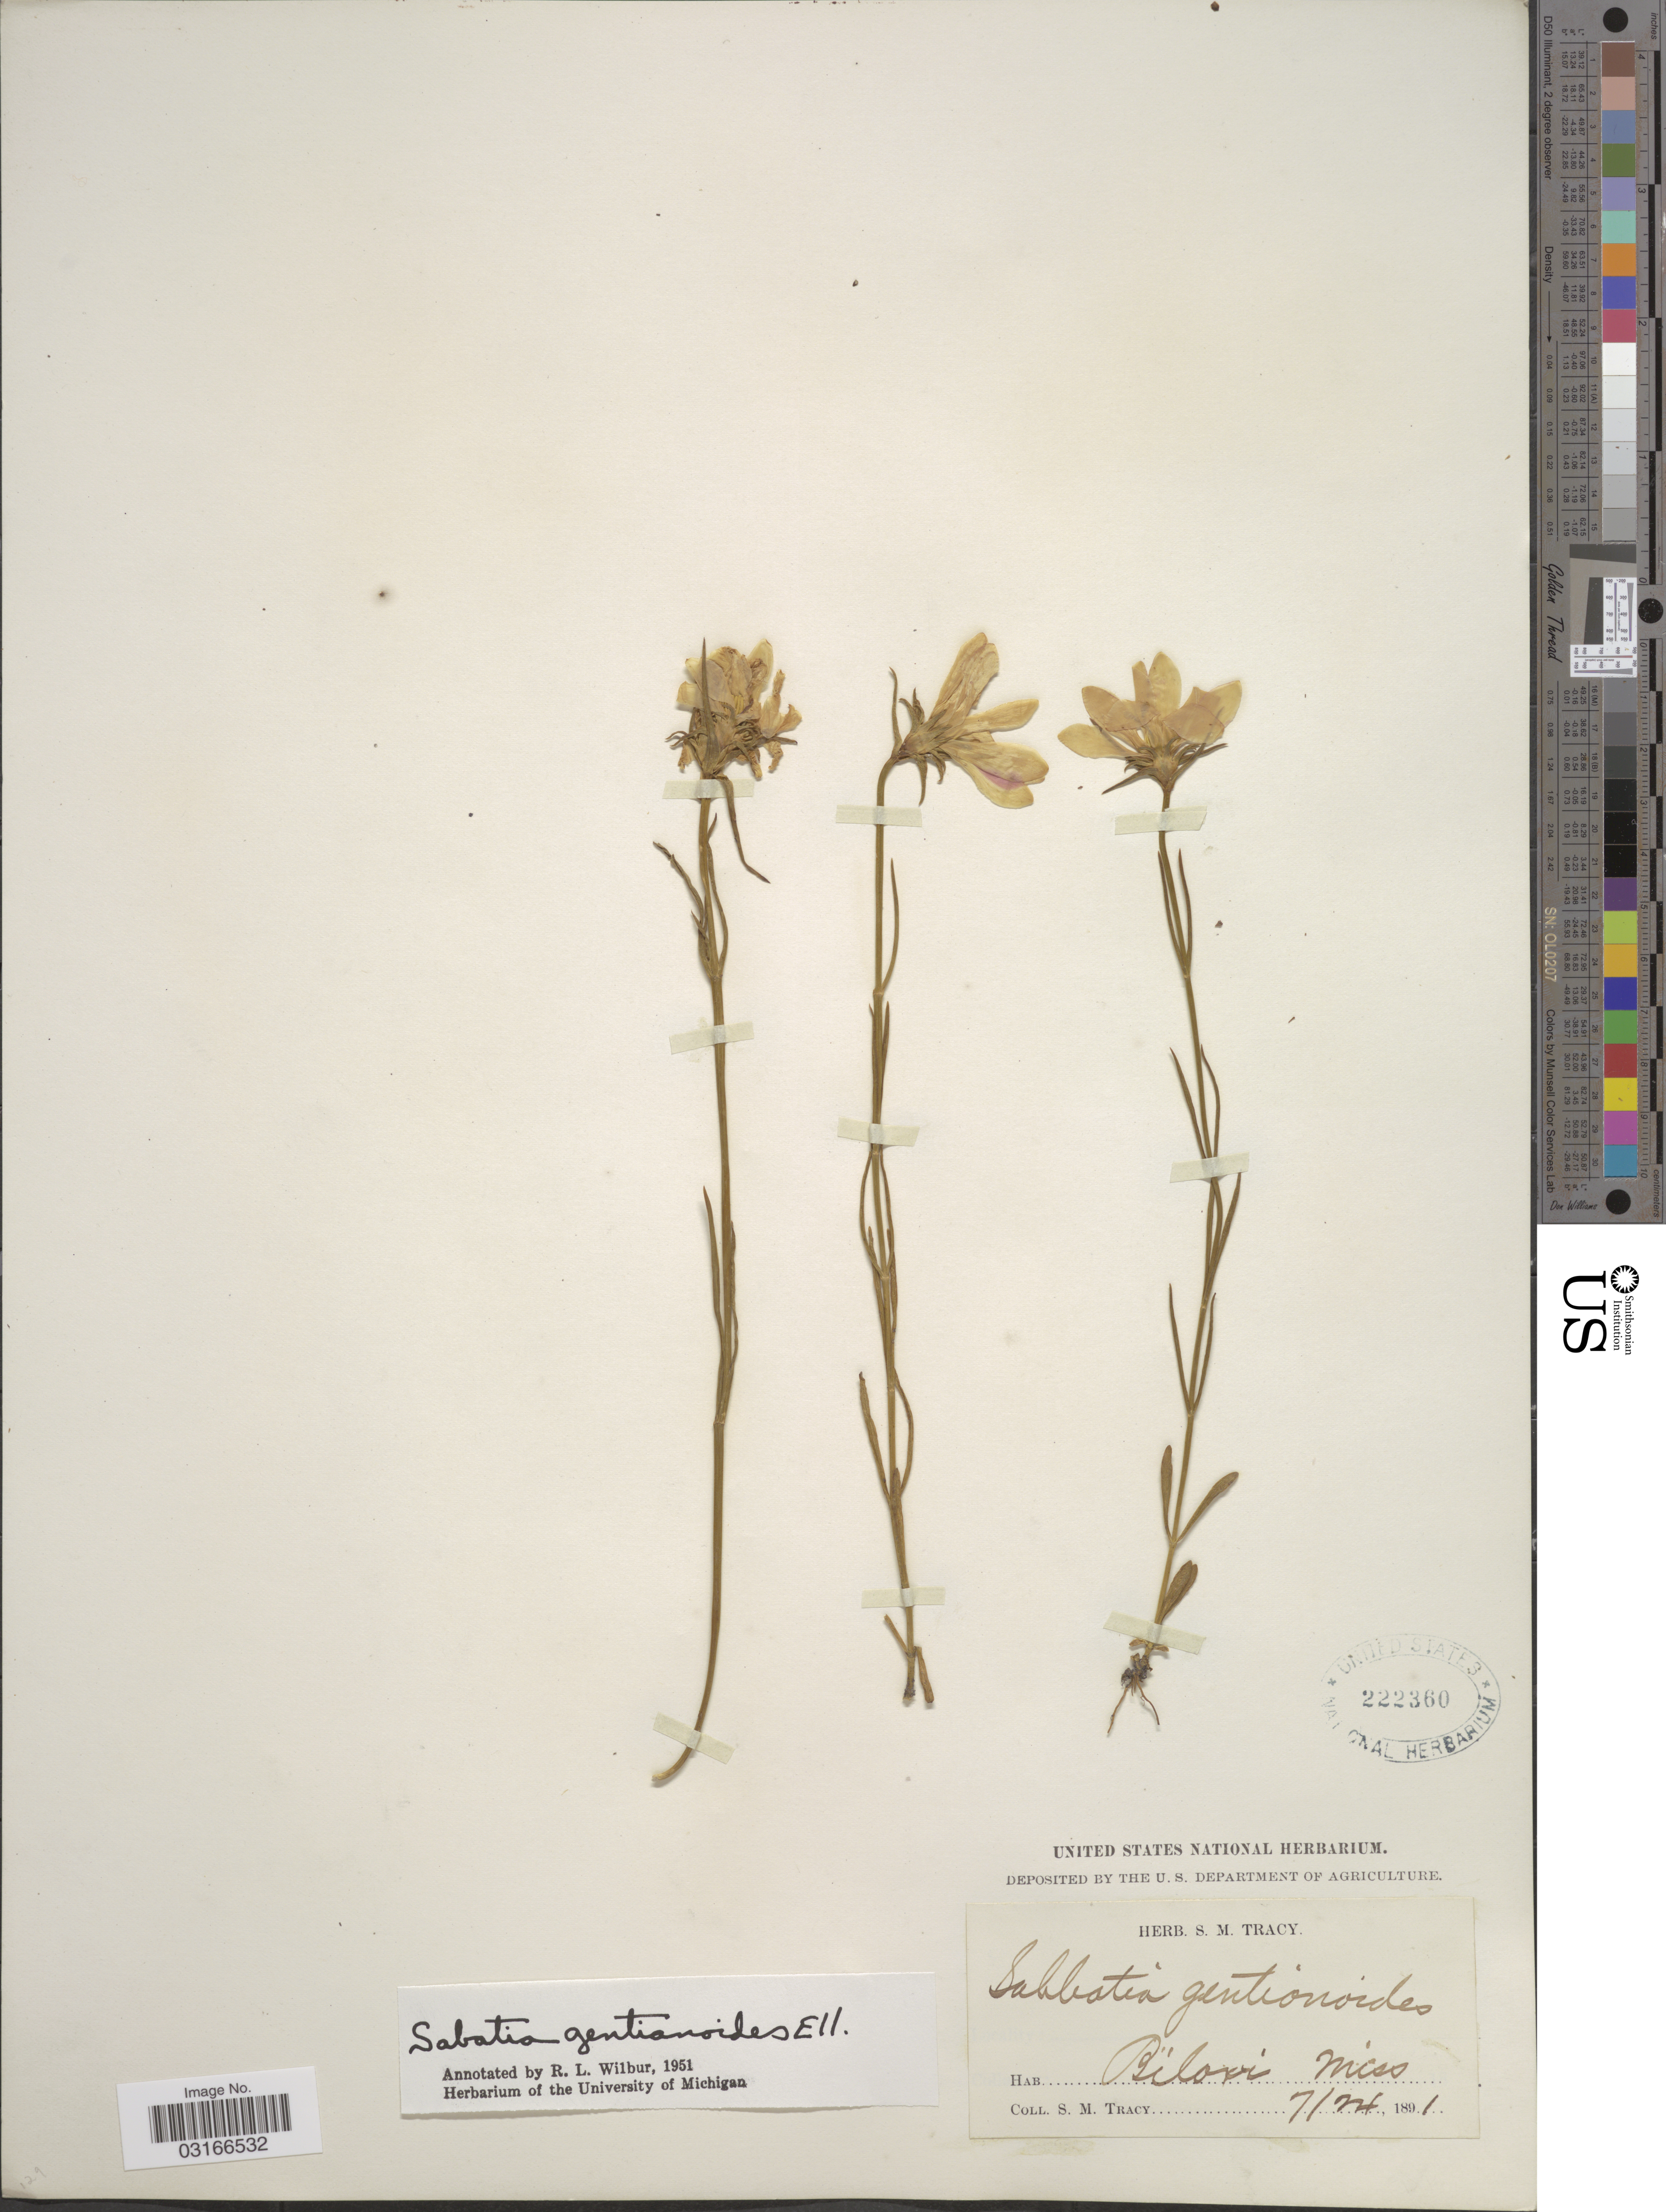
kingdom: Plantae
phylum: Tracheophyta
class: Magnoliopsida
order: Gentianales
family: Gentianaceae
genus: Sabatia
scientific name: Sabatia gentianoides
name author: Elliott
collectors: S. M. Tracy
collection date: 1891-07-24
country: United States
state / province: Mississippi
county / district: Harrison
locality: Biloxi, Miss.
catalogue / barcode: US 222360